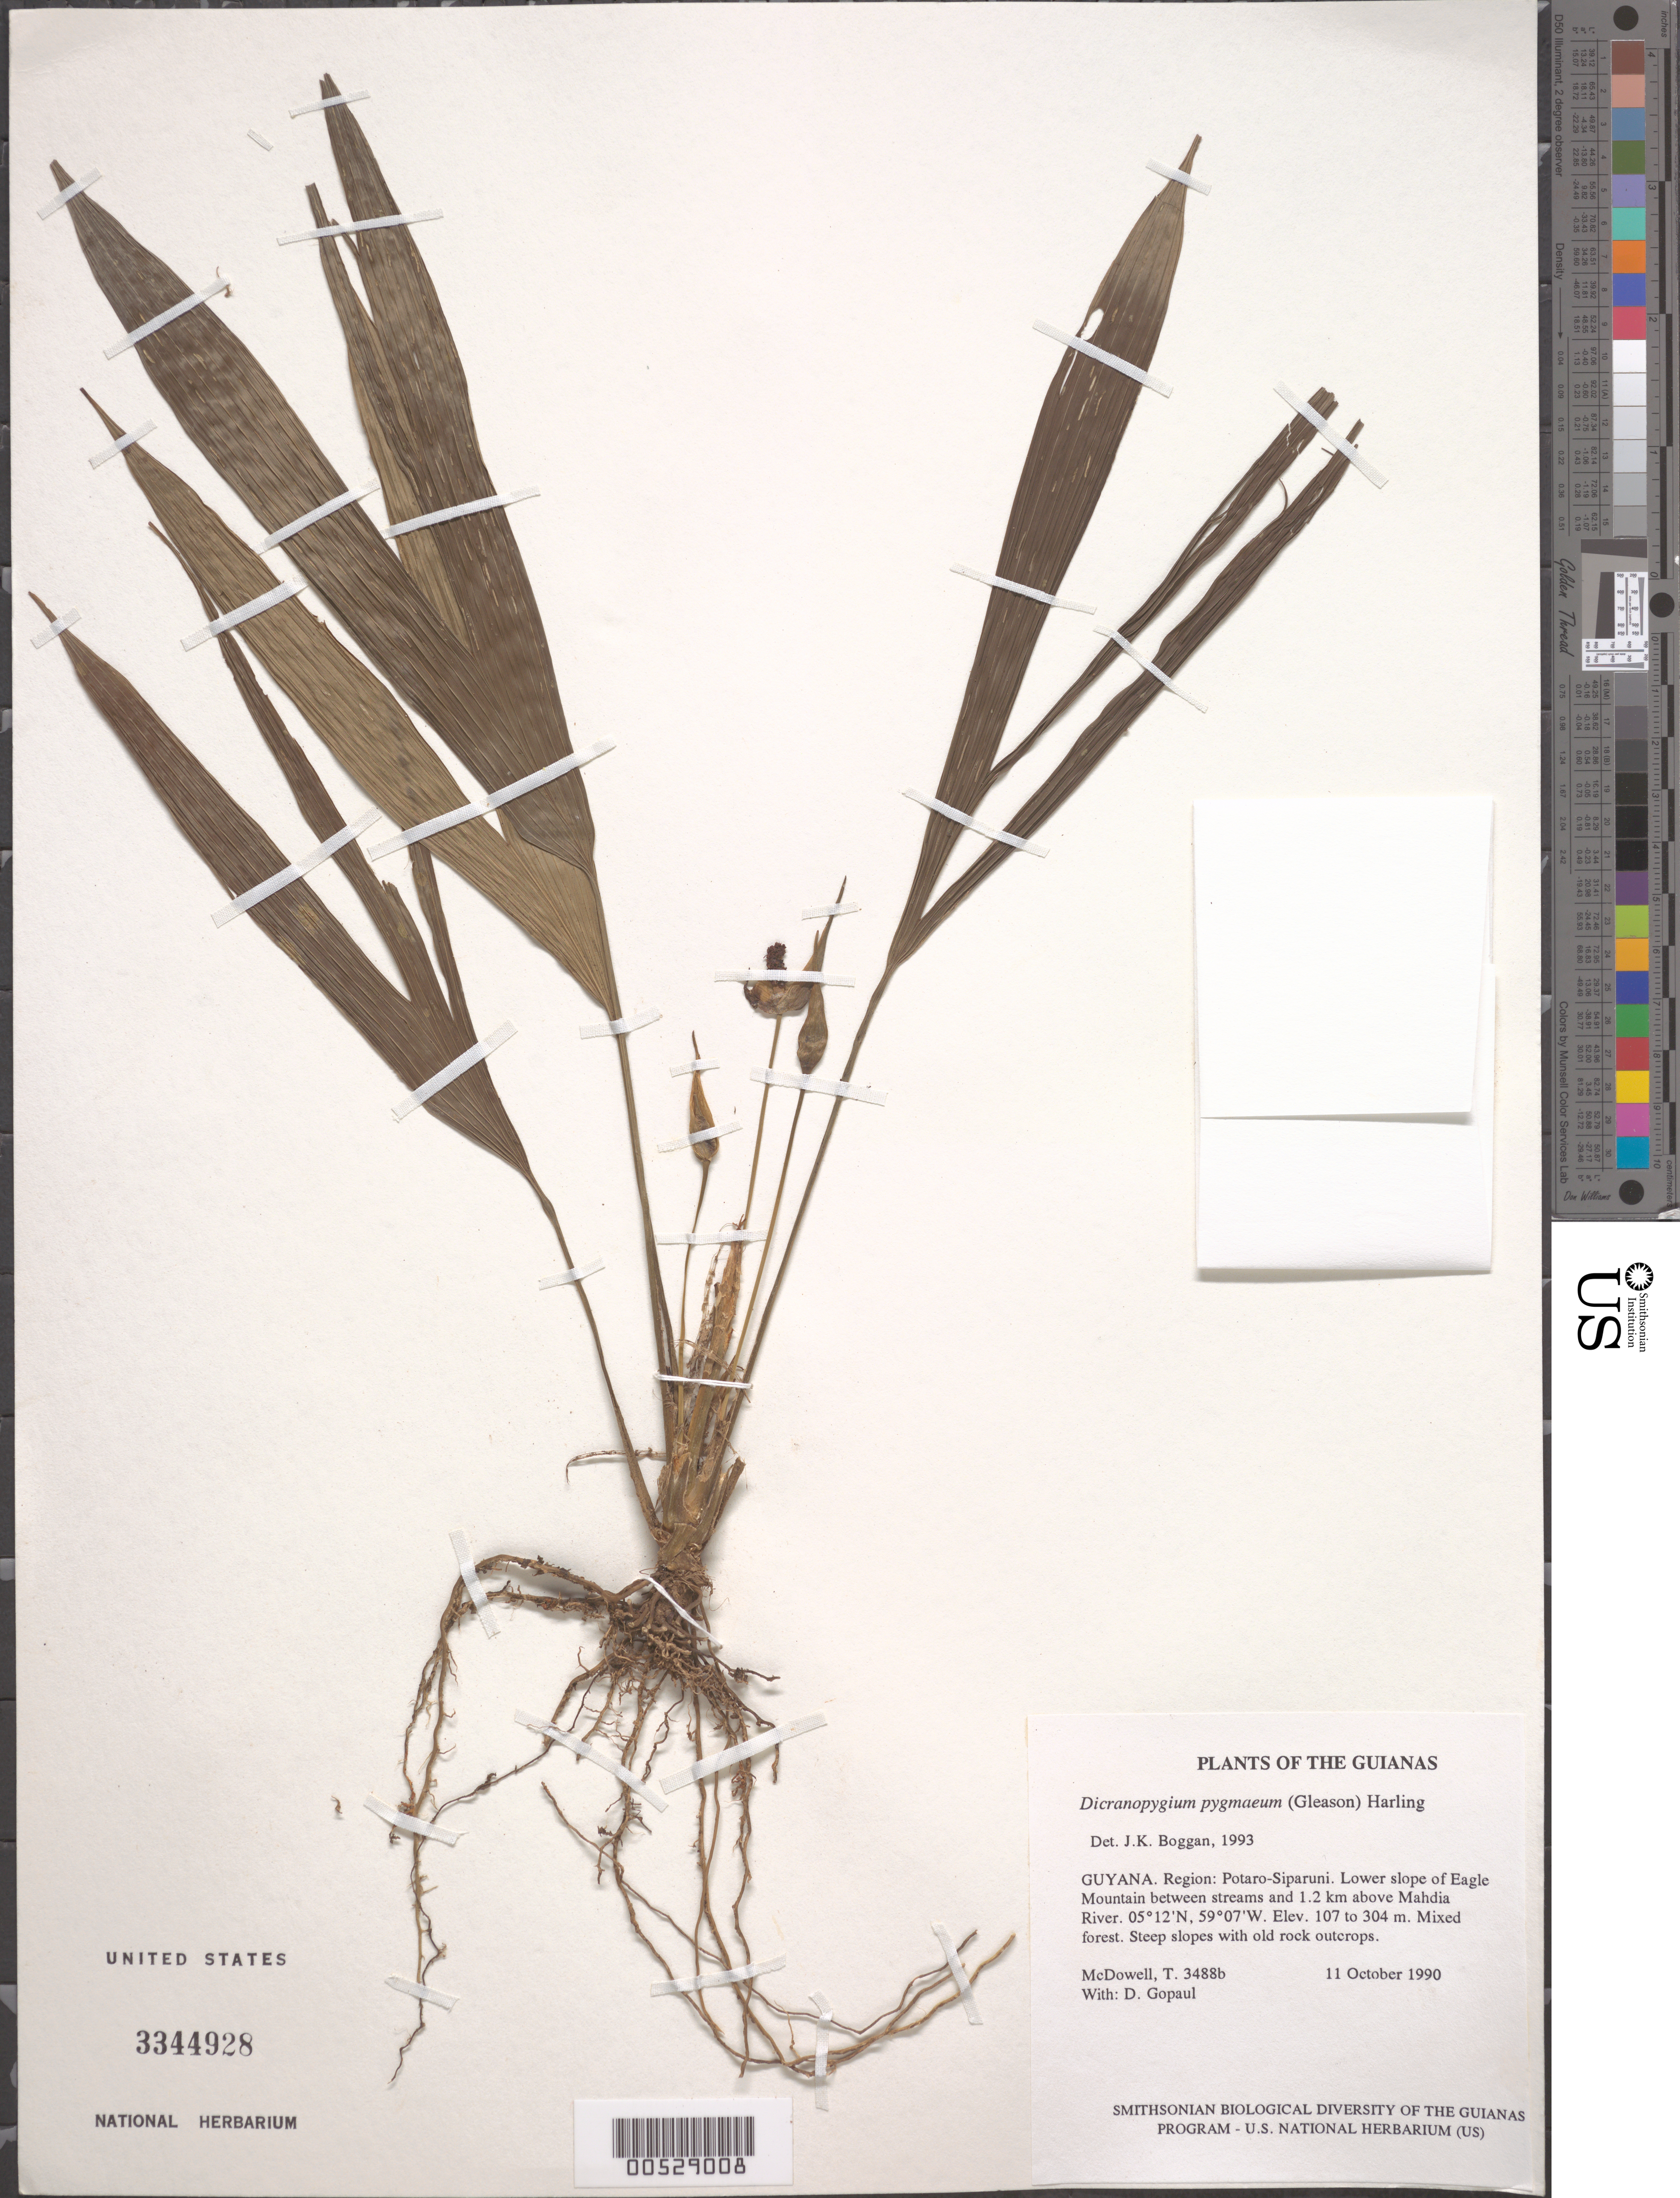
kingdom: Plantae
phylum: Tracheophyta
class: Liliopsida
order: Pandanales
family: Cyclanthaceae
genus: Dicranopygium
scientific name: Dicranopygium pygmaeum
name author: (Gleason) Harling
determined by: Boggan, J. K., (US), NMNH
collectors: T. McDowell & D. Gopaul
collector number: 3488 b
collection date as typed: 11 October 1990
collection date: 1990-10-11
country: Guyana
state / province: Potaro-Siparuni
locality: Lower slope of Eagle Mountain between streams and 1.2 km above Mahdia River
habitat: Mixed forest. Steep slopes with old rock outcrops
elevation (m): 107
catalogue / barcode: US 3344928